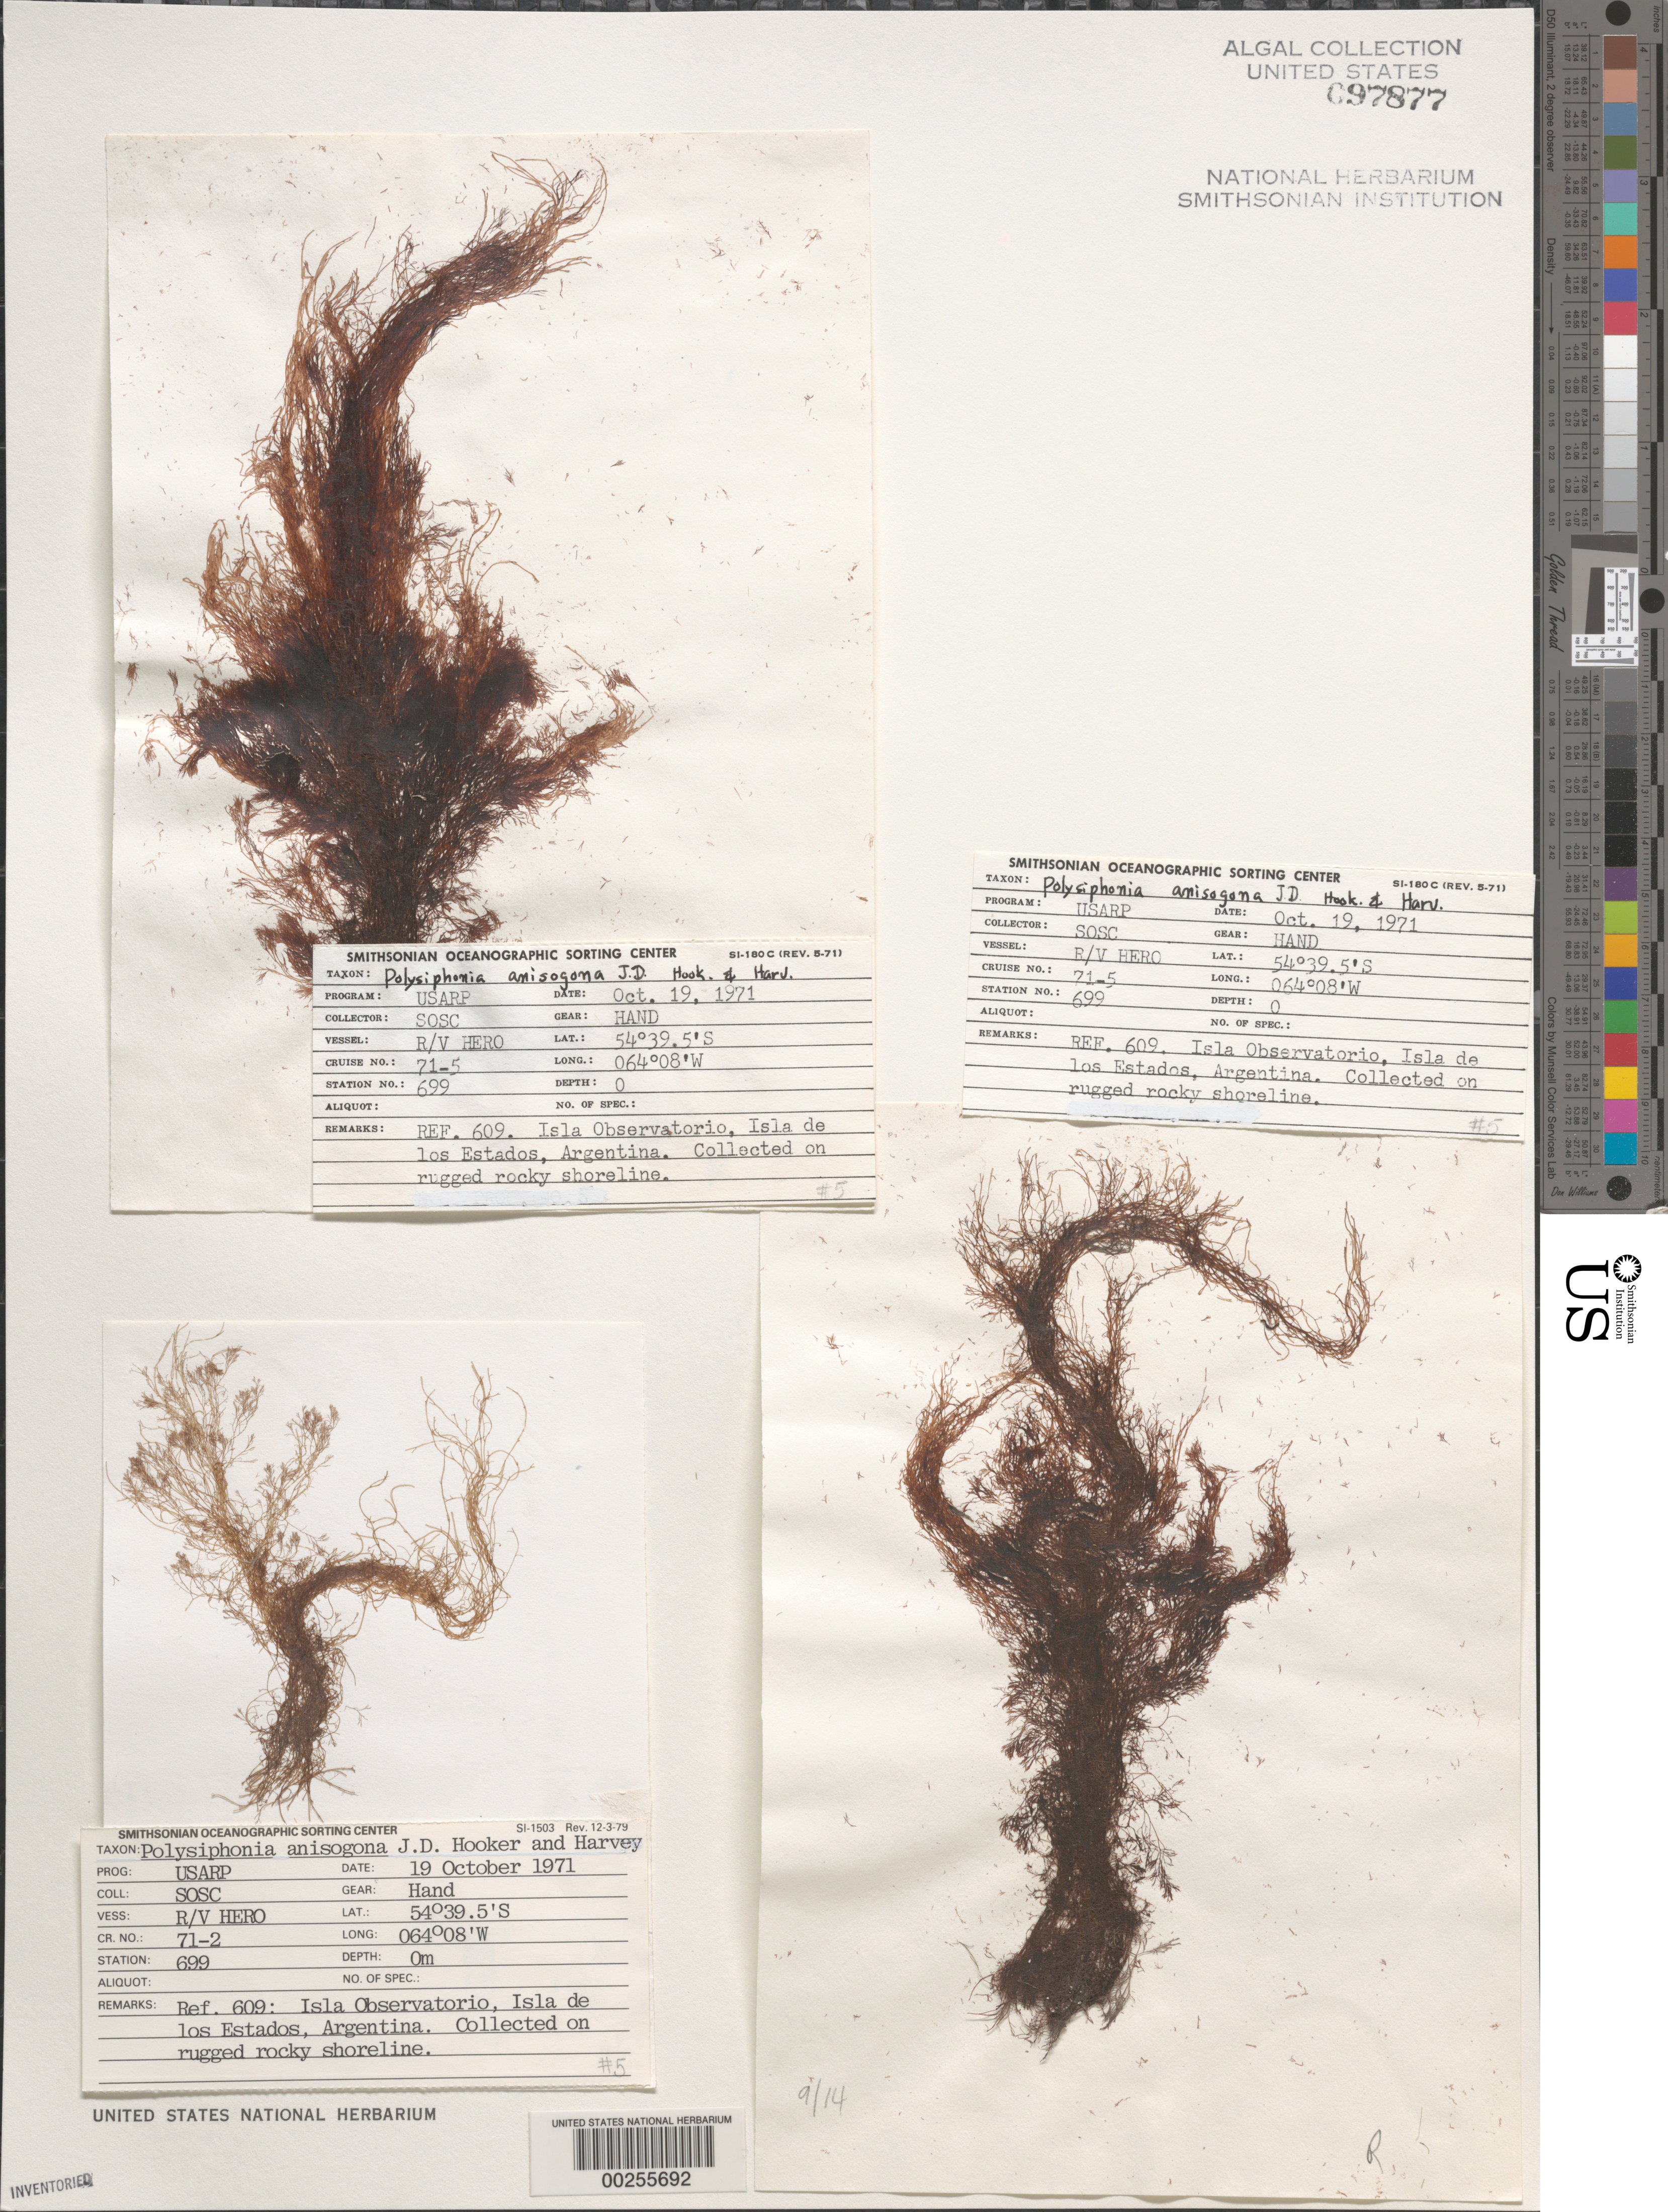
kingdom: Plantae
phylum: Rhodophyta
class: Florideophyceae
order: Ceramiales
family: Rhodomelaceae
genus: Polysiphonia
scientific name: Polysiphonia anisogona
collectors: SOSC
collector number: Station 699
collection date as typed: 19 Oct 1971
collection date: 1971-10-19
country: Argentina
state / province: Tierra del Fuego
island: Isla Observatorio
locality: North of Isla de los Estados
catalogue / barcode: US 97877